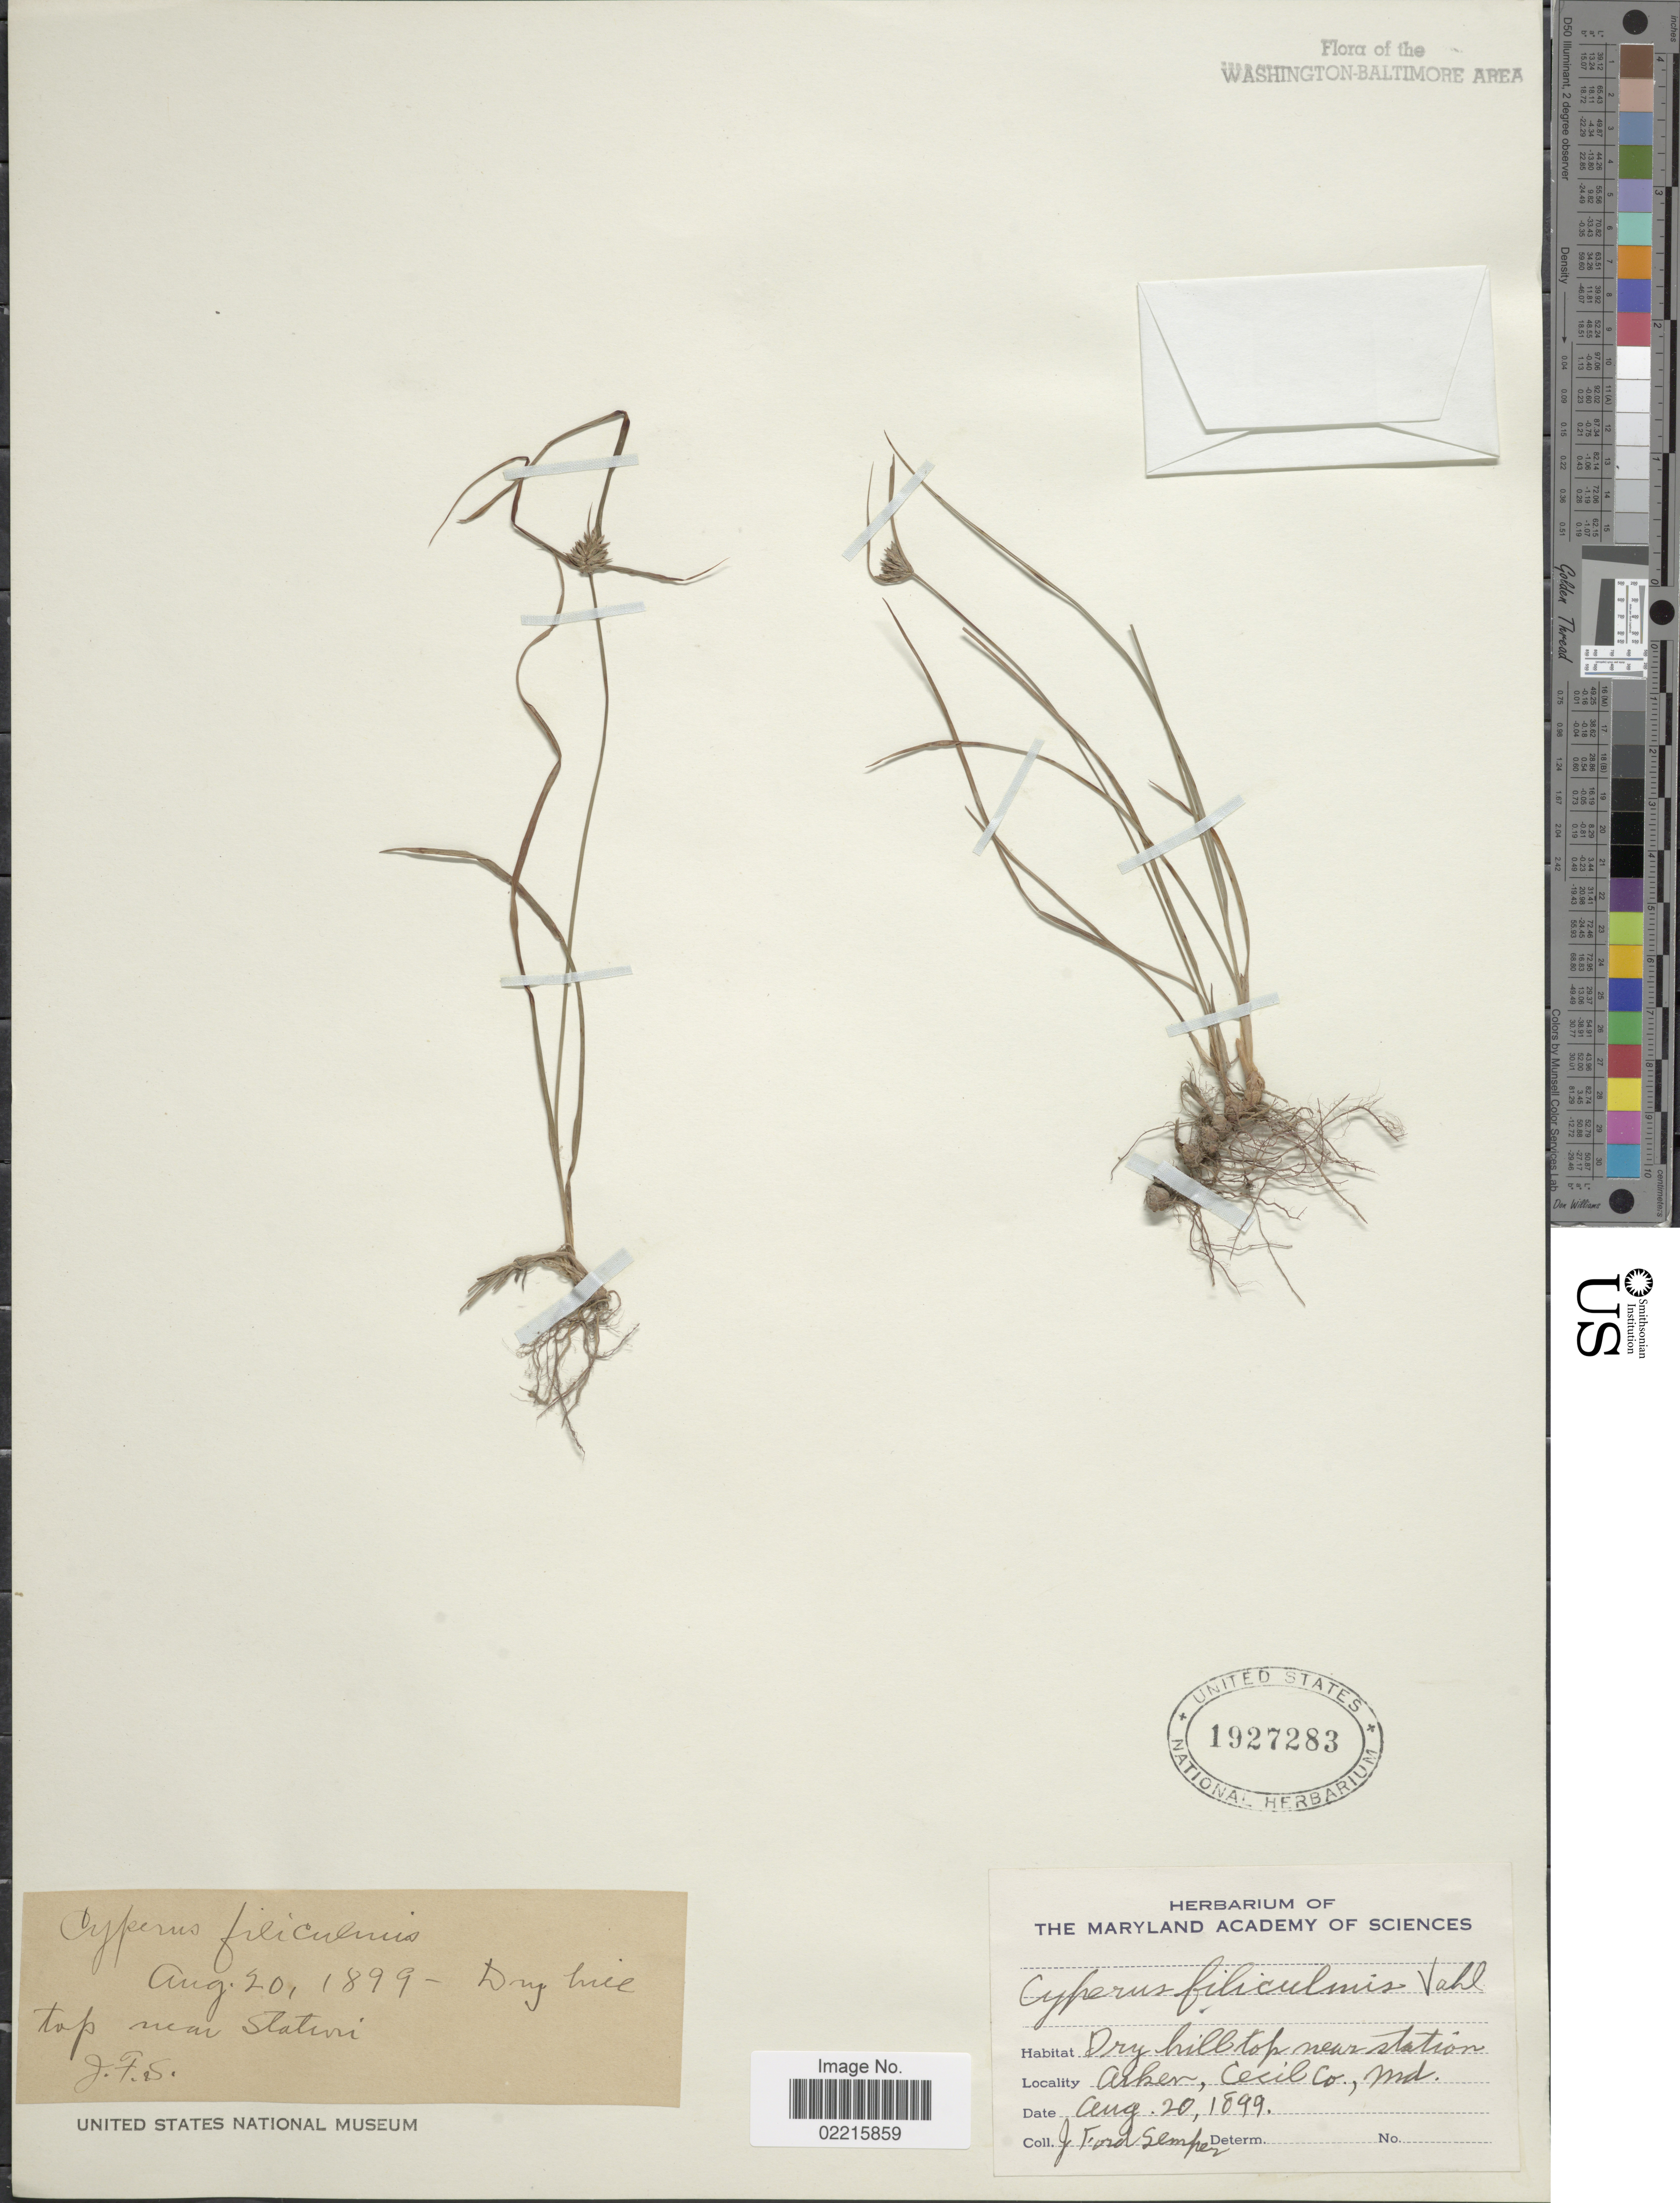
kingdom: Plantae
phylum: Tracheophyta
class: Liliopsida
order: Poales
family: Cyperaceae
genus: Cyperus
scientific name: Cyperus filiculmis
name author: Vahl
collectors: J. Semper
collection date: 1899-08-20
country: United States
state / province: Maryland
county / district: Cecil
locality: Dry hill top near station. Aiken, Cecil Co., Md.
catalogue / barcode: US 1927283